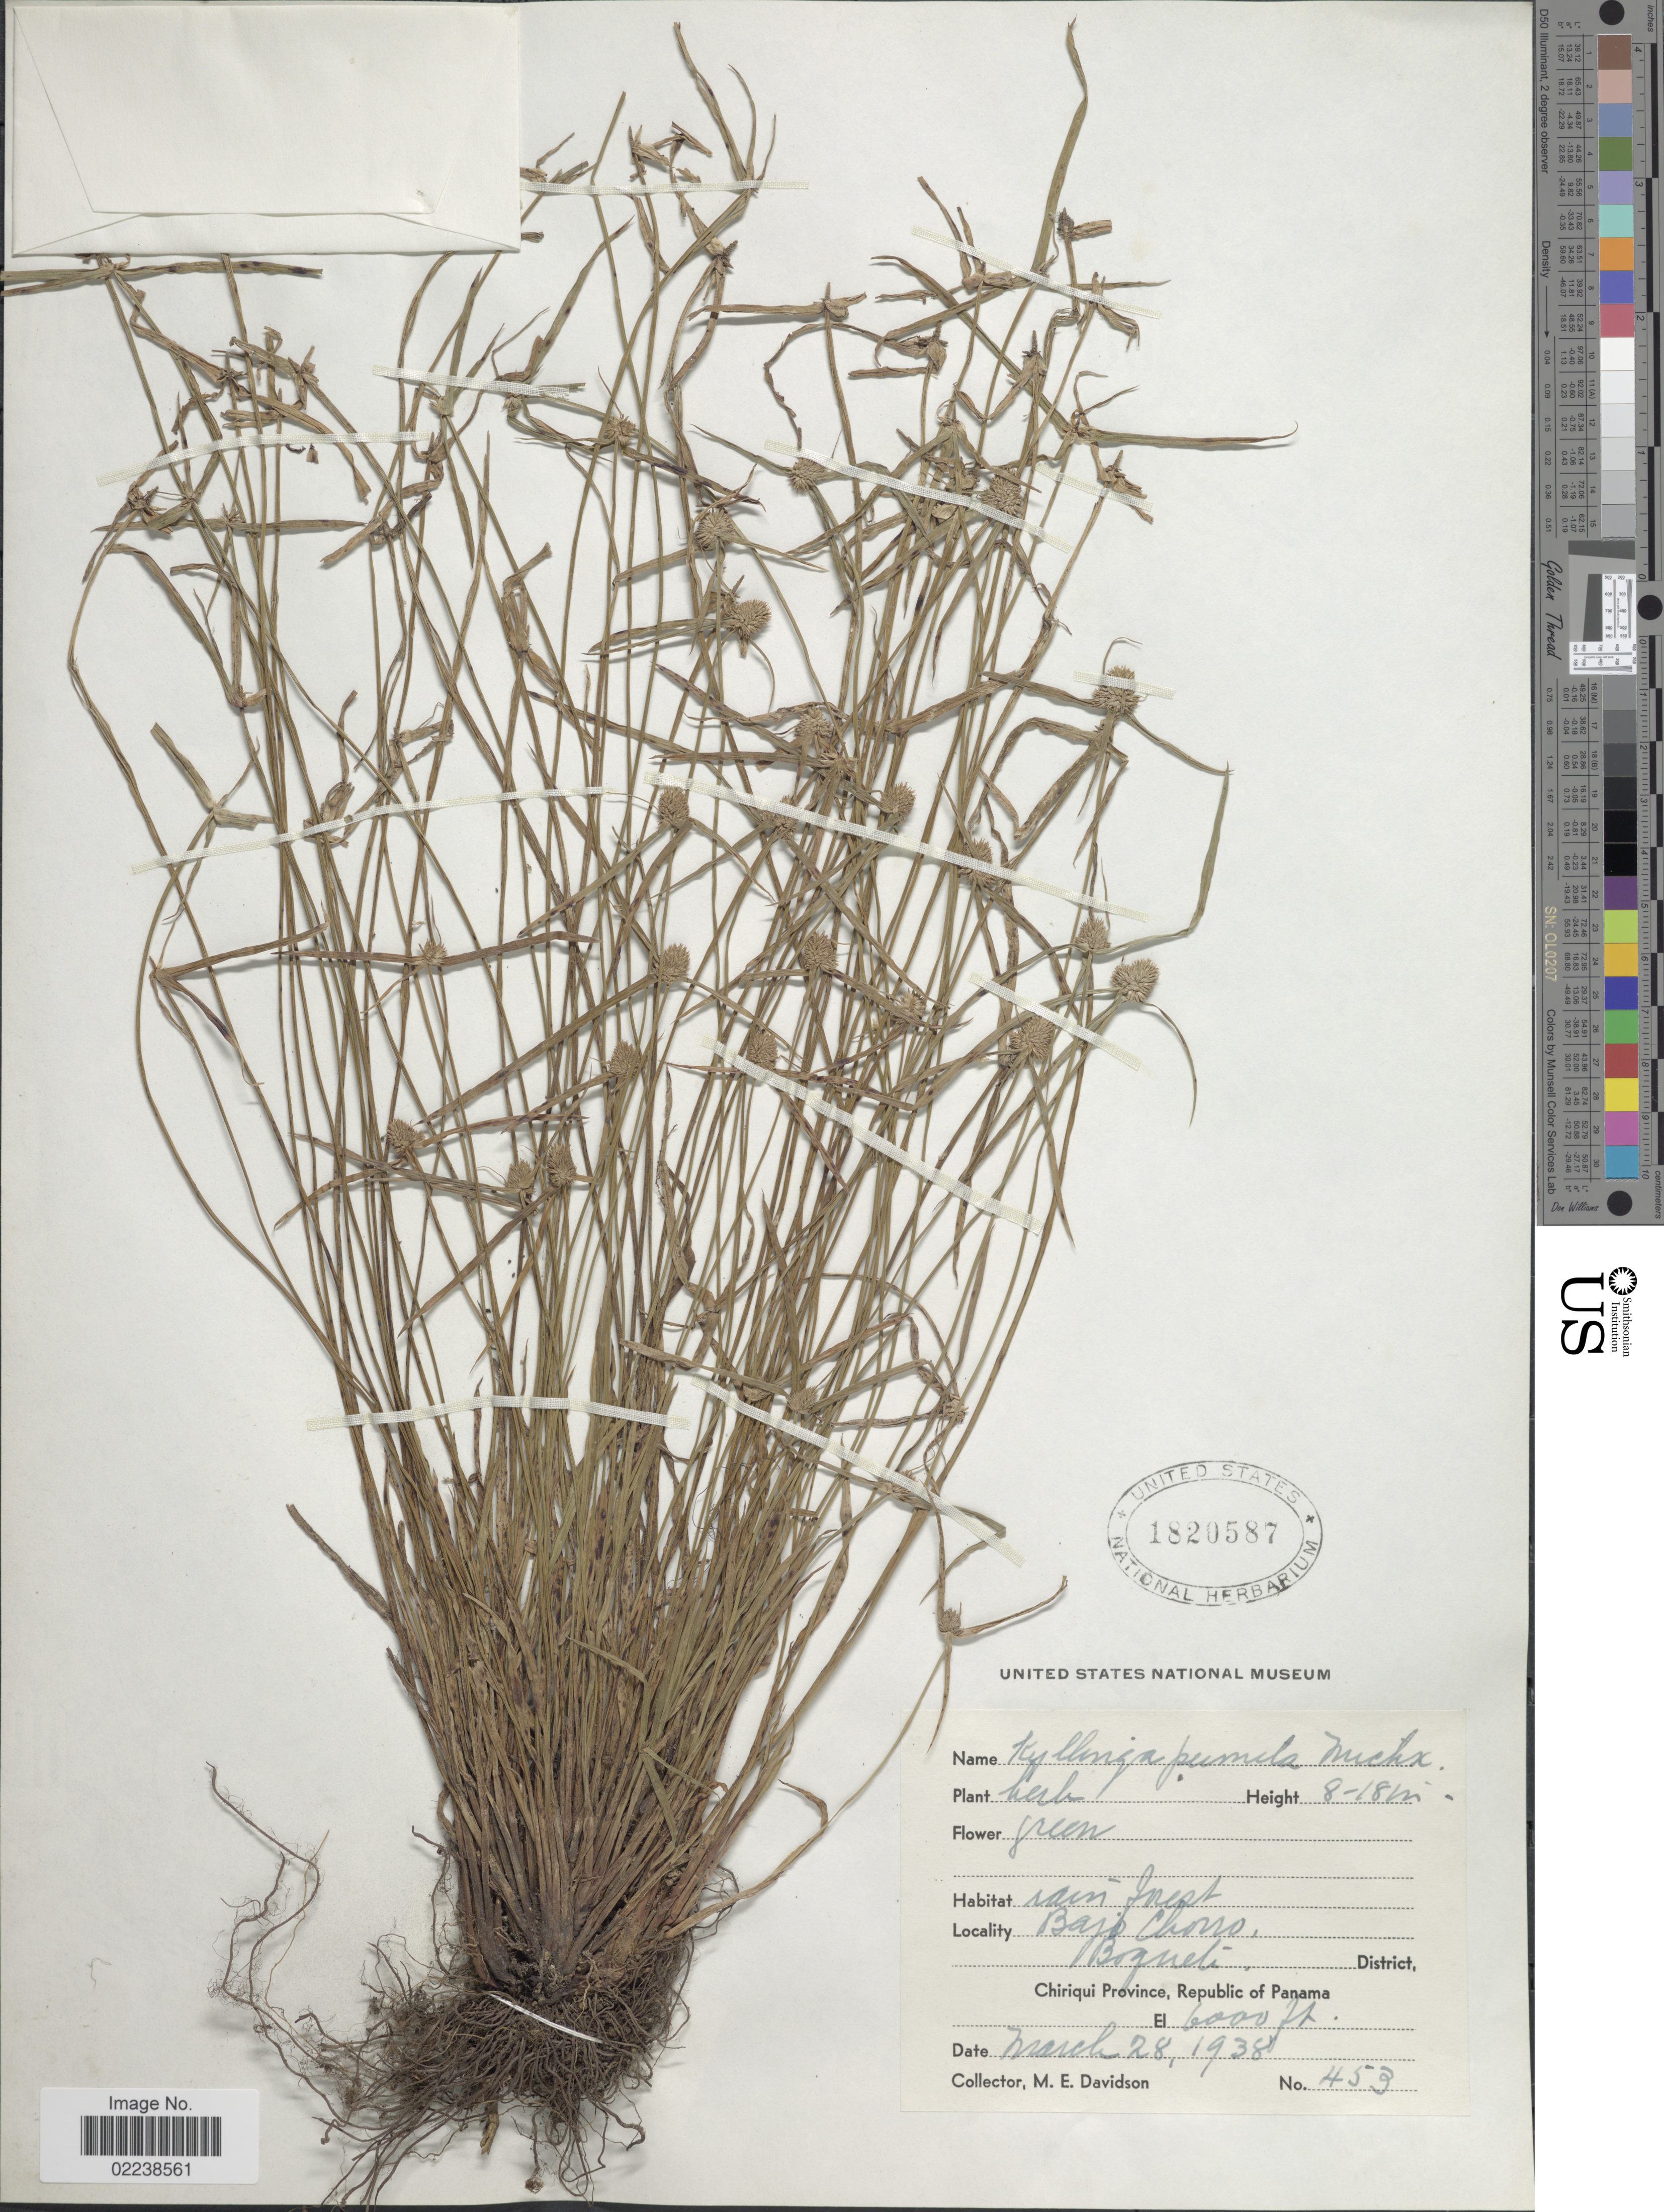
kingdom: Plantae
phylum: Tracheophyta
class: Liliopsida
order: Poales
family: Cyperaceae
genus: Cyperus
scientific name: Cyperus hortensis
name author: (Salzm. ex Steud.) Dorr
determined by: Strong, Mark T., (BOT), Smithsonian Institution - National Museum of Natural History (UNITED STATES)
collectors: M. E. Davidson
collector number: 453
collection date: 1938-03-28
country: Panama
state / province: Chiriqui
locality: Bajo Chorro. Bogueti District, Chiriqui Province, Republic of Panama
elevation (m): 1829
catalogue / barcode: US 1820587